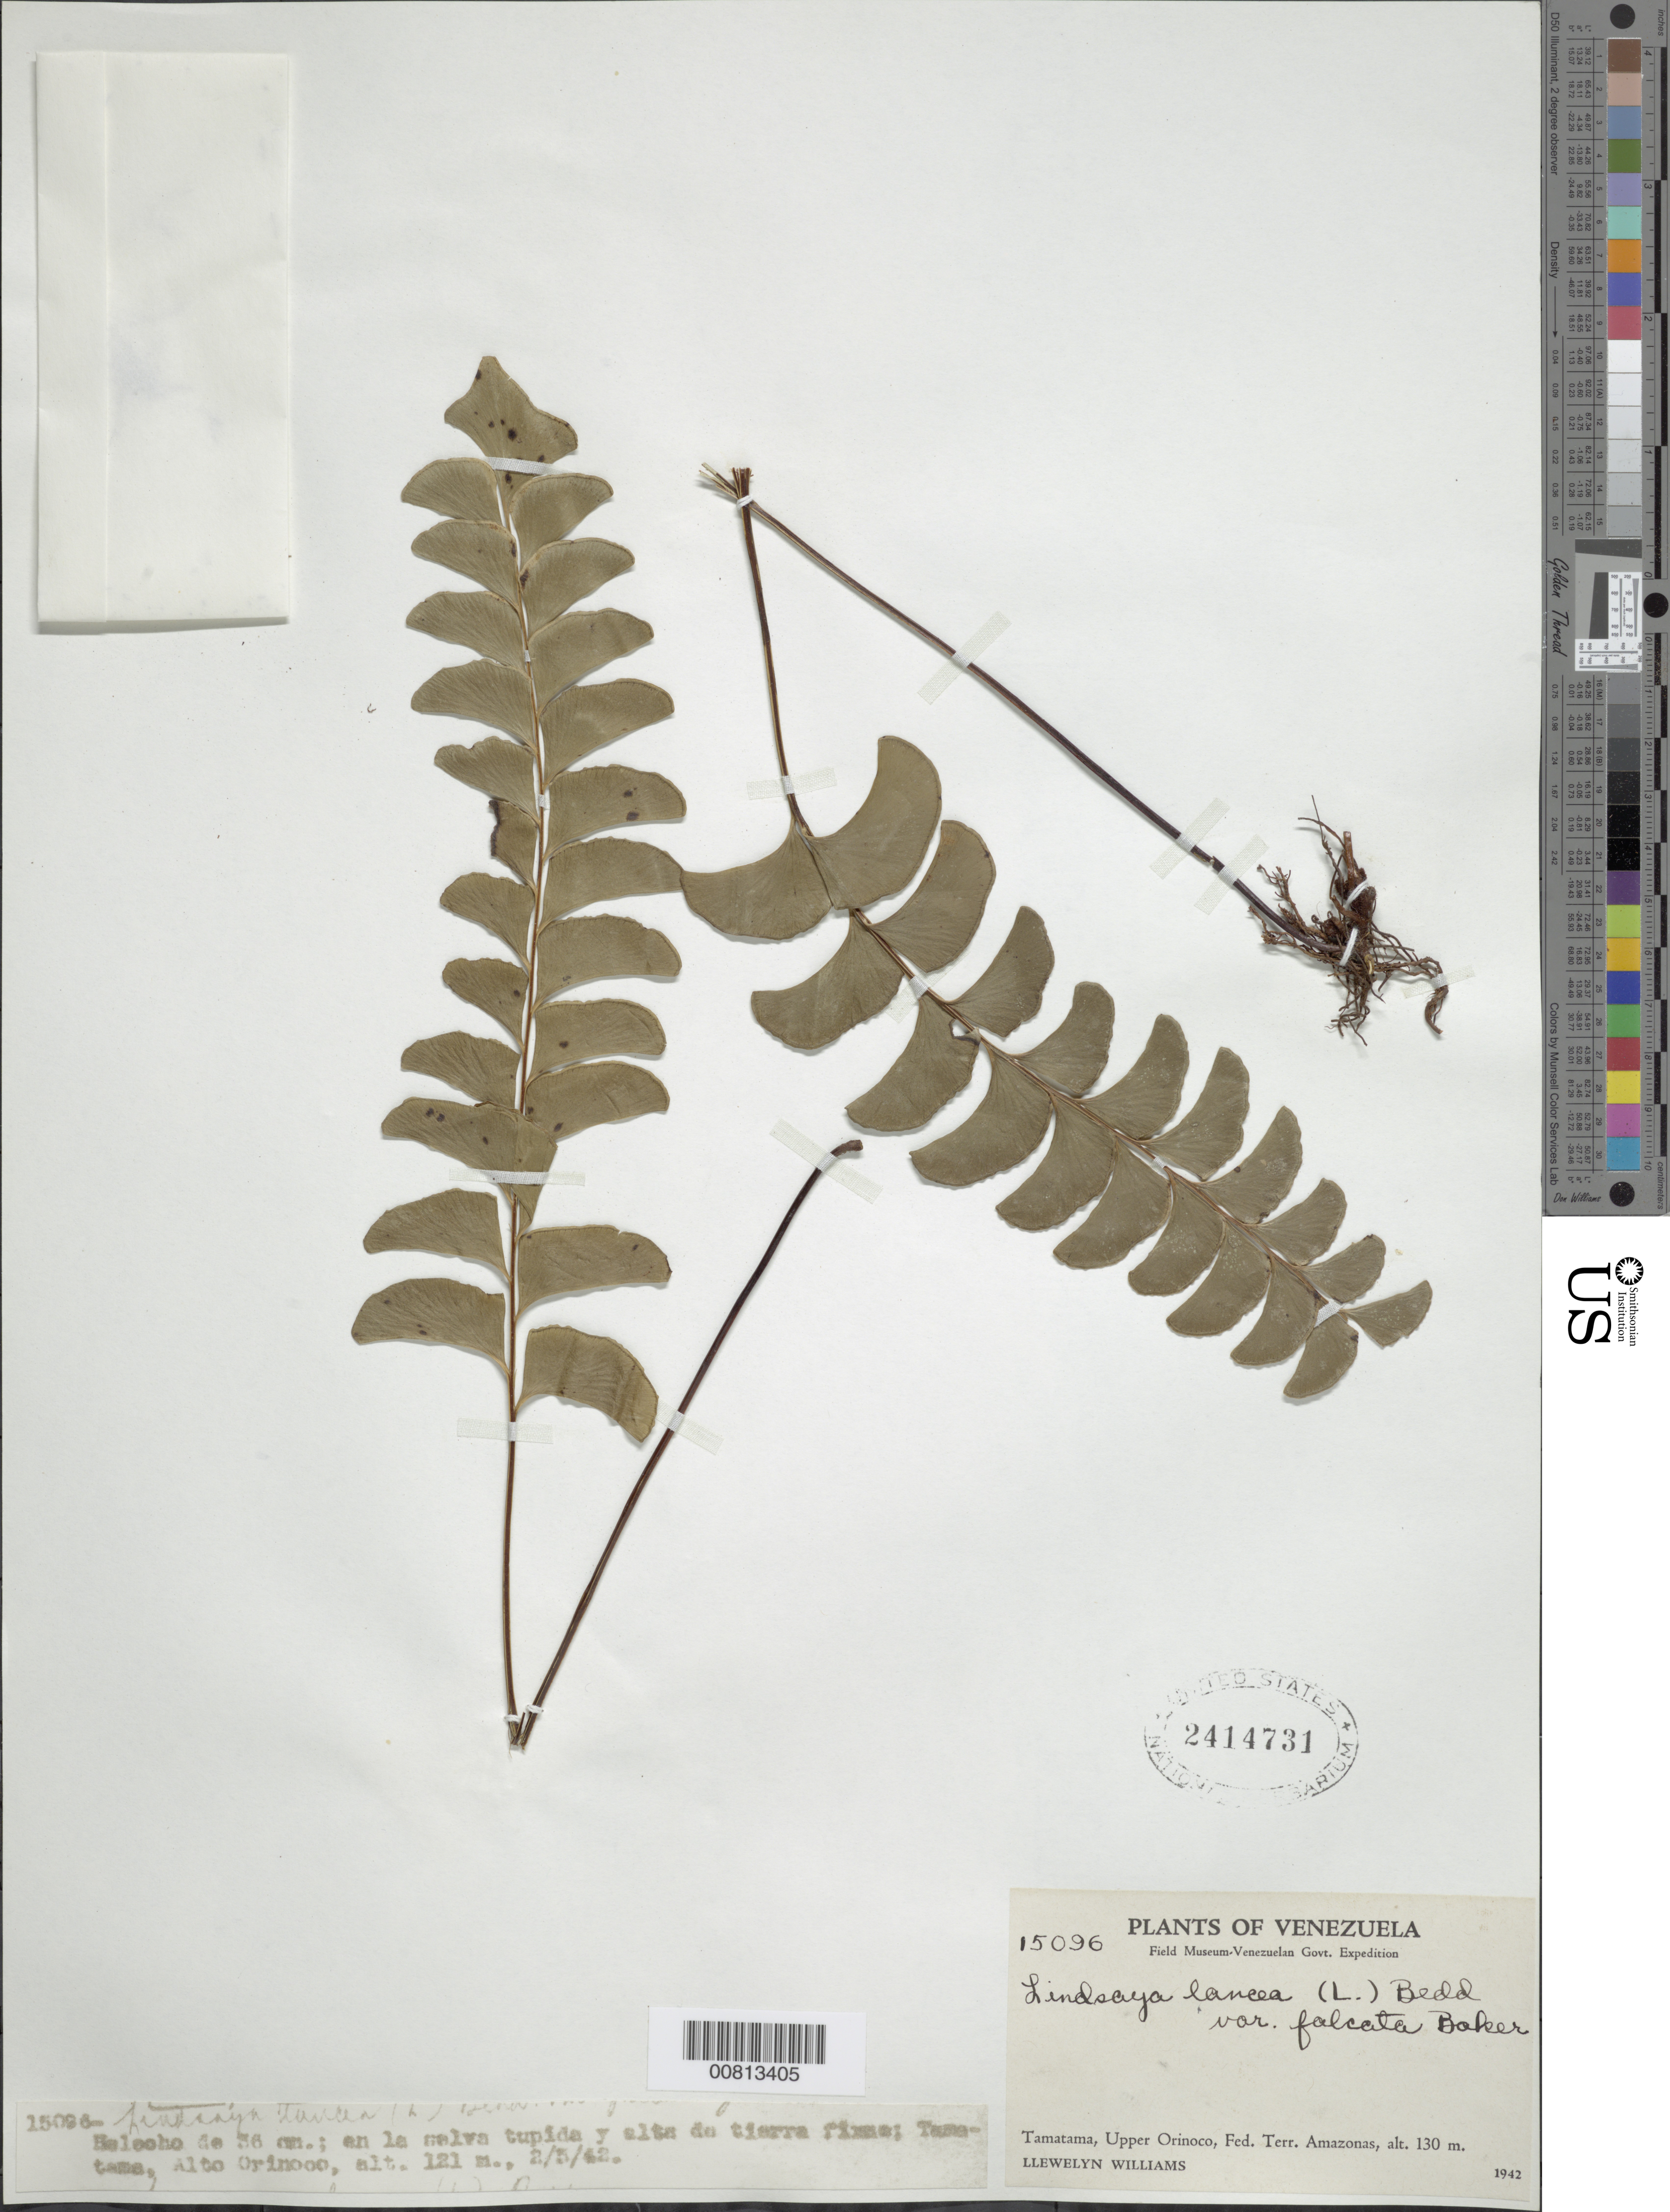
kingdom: Plantae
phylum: Tracheophyta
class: Polypodiopsida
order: Polypodiales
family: Lindsaeaceae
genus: Lindsaea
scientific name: Lindsaea lancea var. falcata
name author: (Dryand.) Rosenst.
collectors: Ll. Williams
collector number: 15096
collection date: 1942-05-02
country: Venezuela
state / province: Amazonas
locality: Tamatama, Upper Orinoco, Fed. Terr. Amazonas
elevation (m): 130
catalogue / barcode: US 2414731